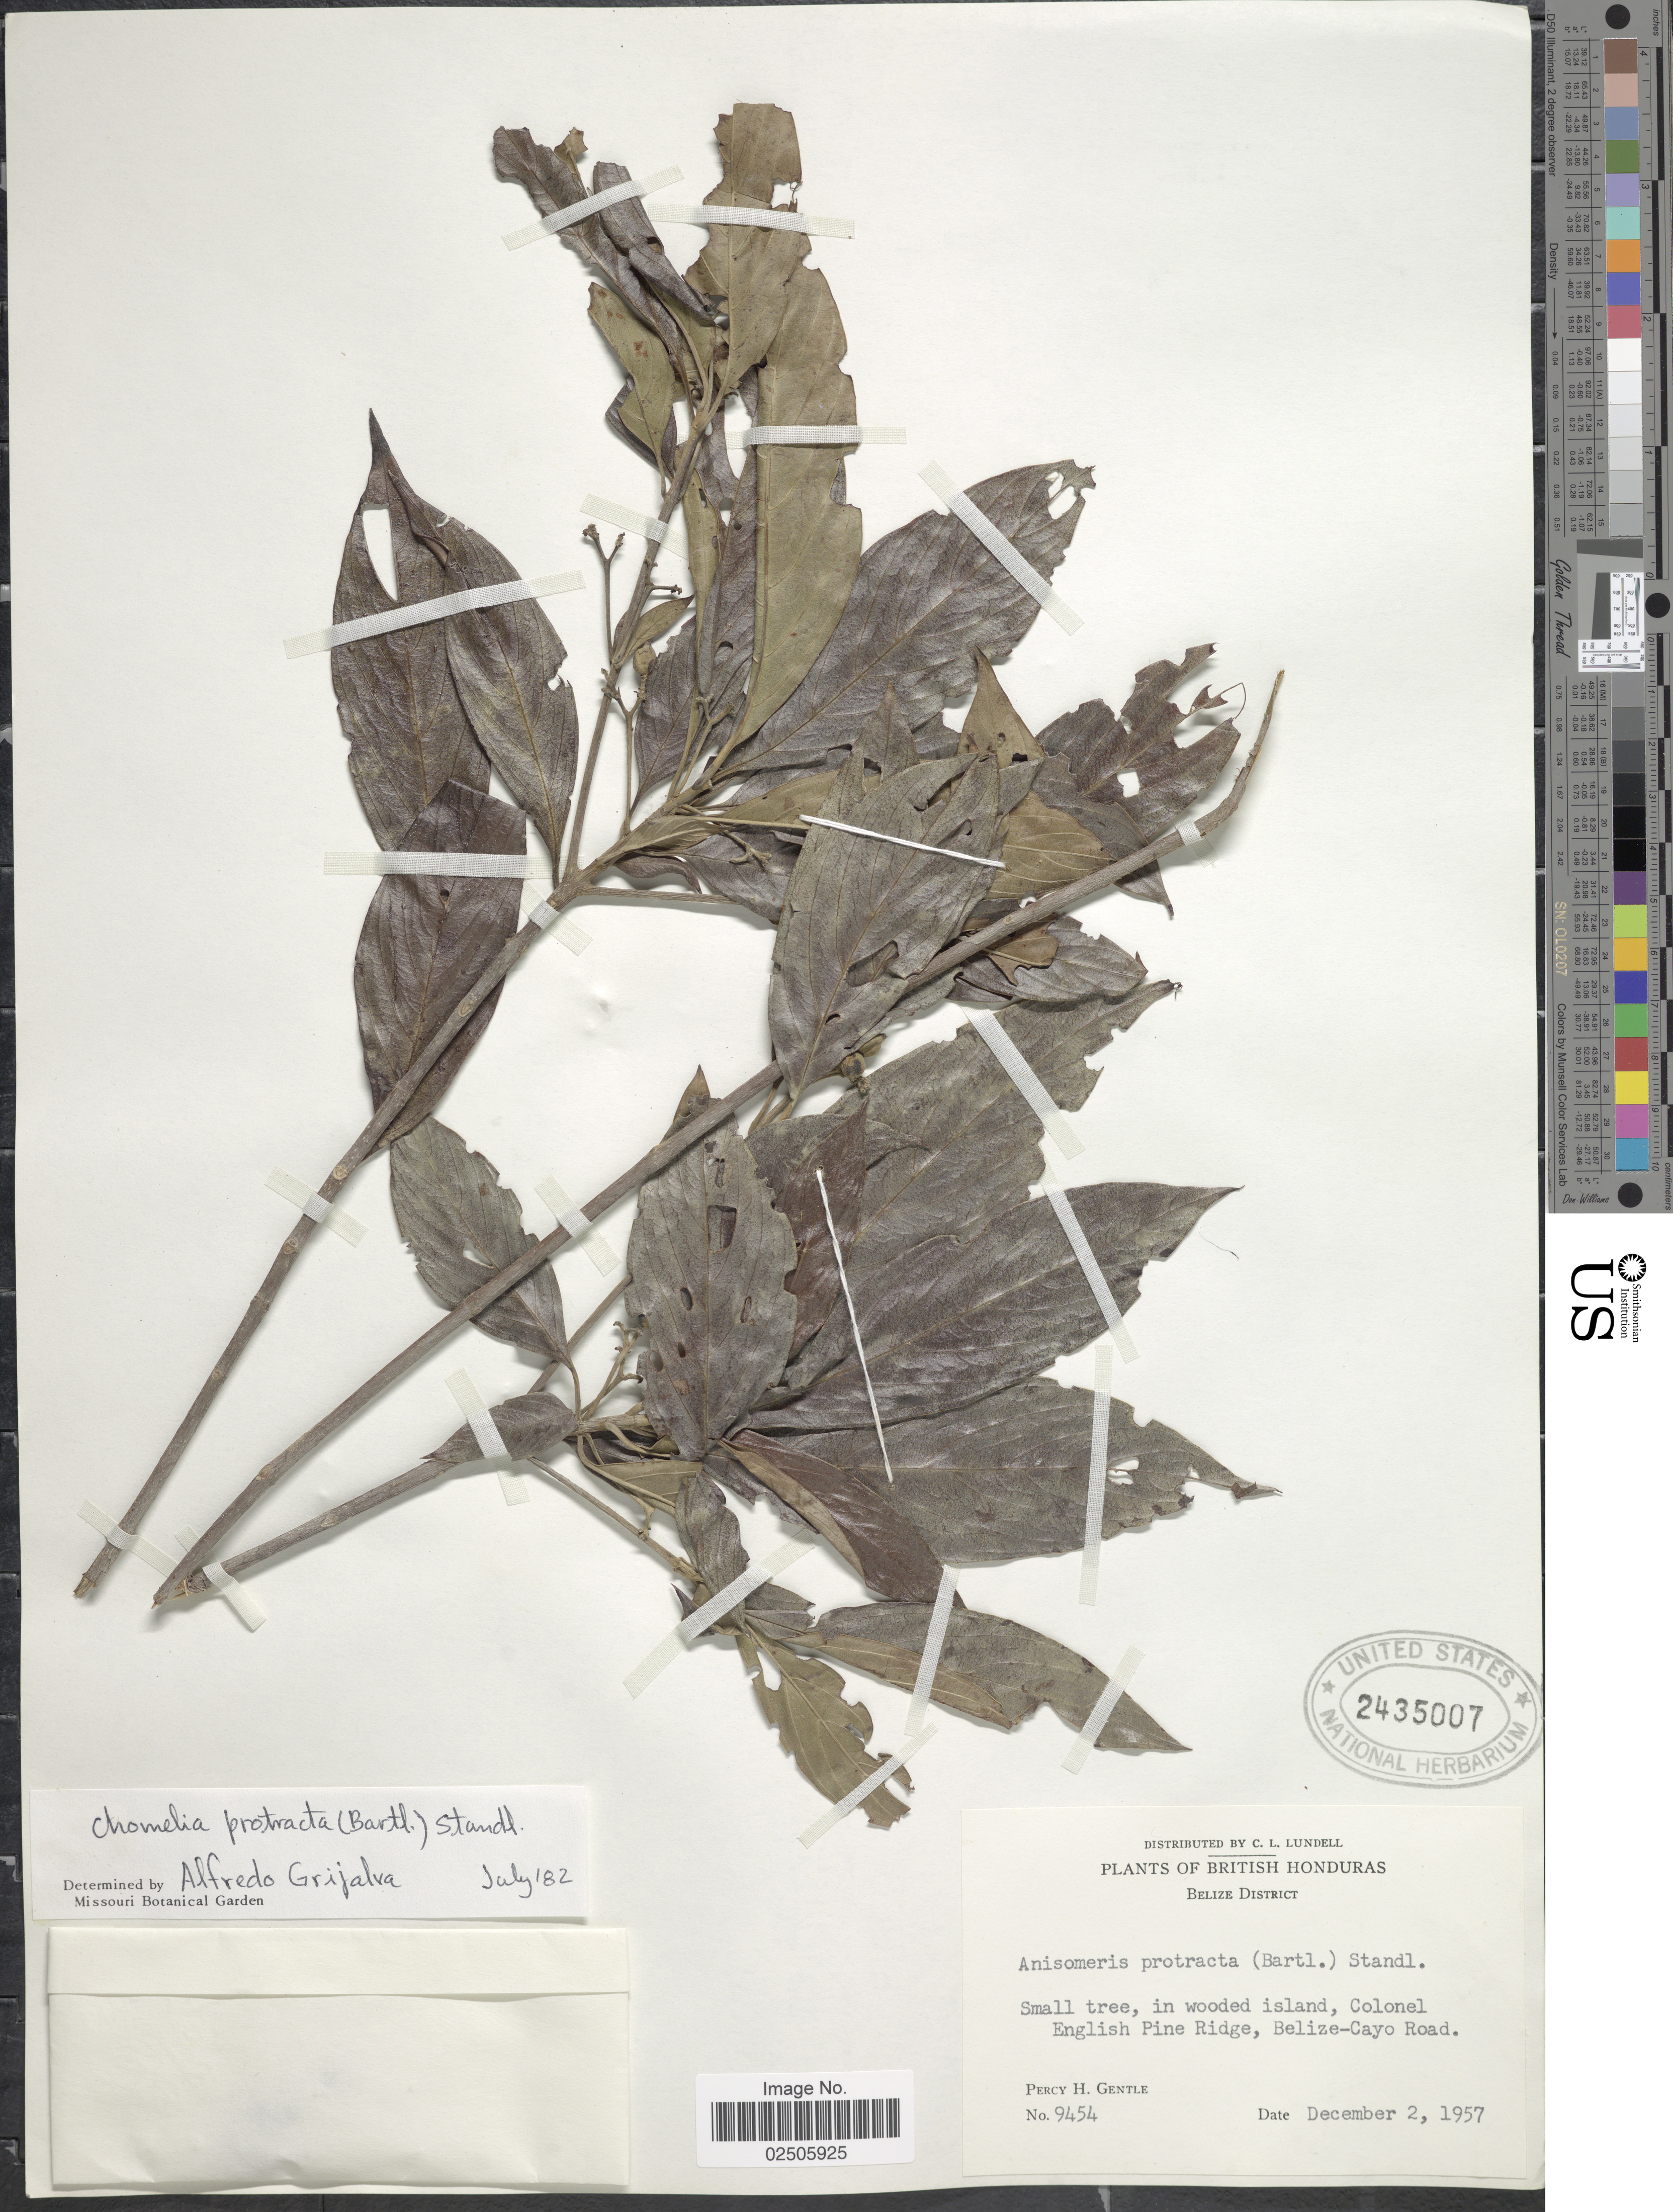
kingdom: Plantae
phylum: Tracheophyta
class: Magnoliopsida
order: Gentianales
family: Rubiaceae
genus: Chomelia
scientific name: Chomelia protracta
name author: (Bartl. ex DC.) Standl.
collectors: P. H. Gentle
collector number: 9454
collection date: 1957-12-02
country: Belize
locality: British Honduras, Belize District, in wooded island, Colonel English Pine Ridge, Belize Cayo Road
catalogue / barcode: US 2435007